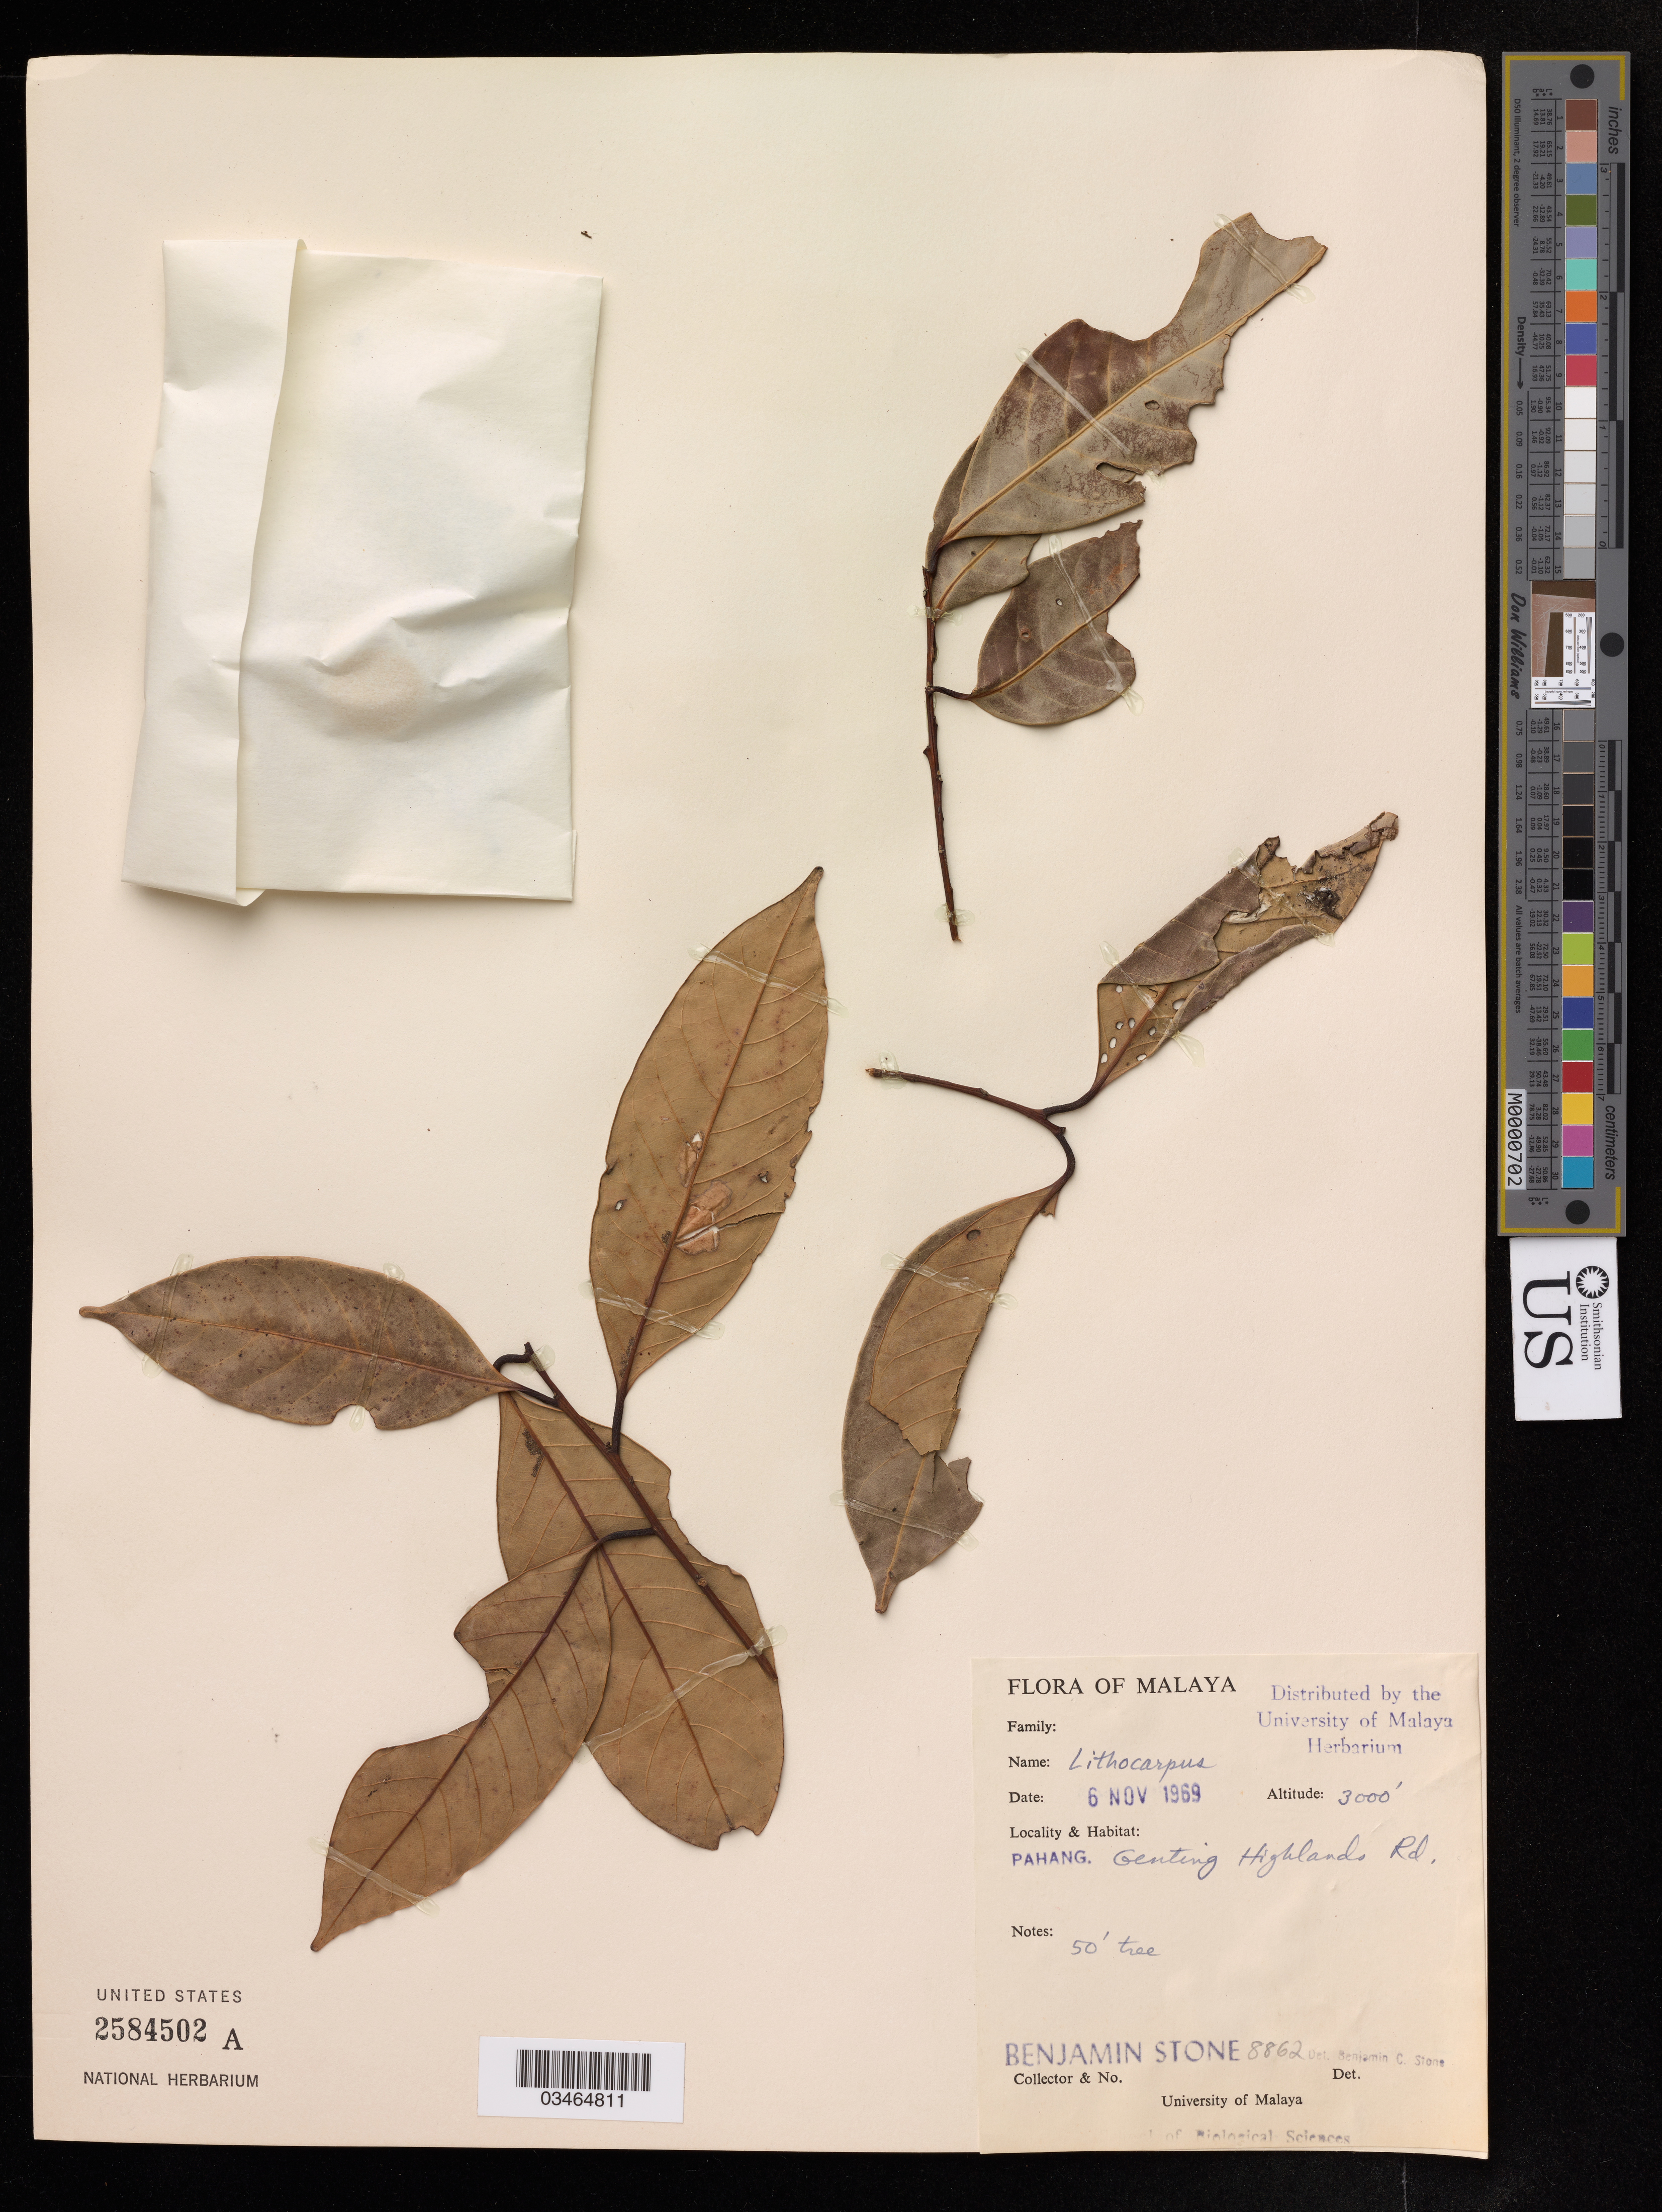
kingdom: Plantae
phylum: Tracheophyta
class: Magnoliopsida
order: Fagales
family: Fagaceae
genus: Lithocarpus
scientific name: Lithocarpus sp.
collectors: B. Stone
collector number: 8862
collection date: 1969-11-06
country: Malaysia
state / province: Pahang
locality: Genting Highlands Rd.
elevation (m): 914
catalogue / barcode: US 2584502A